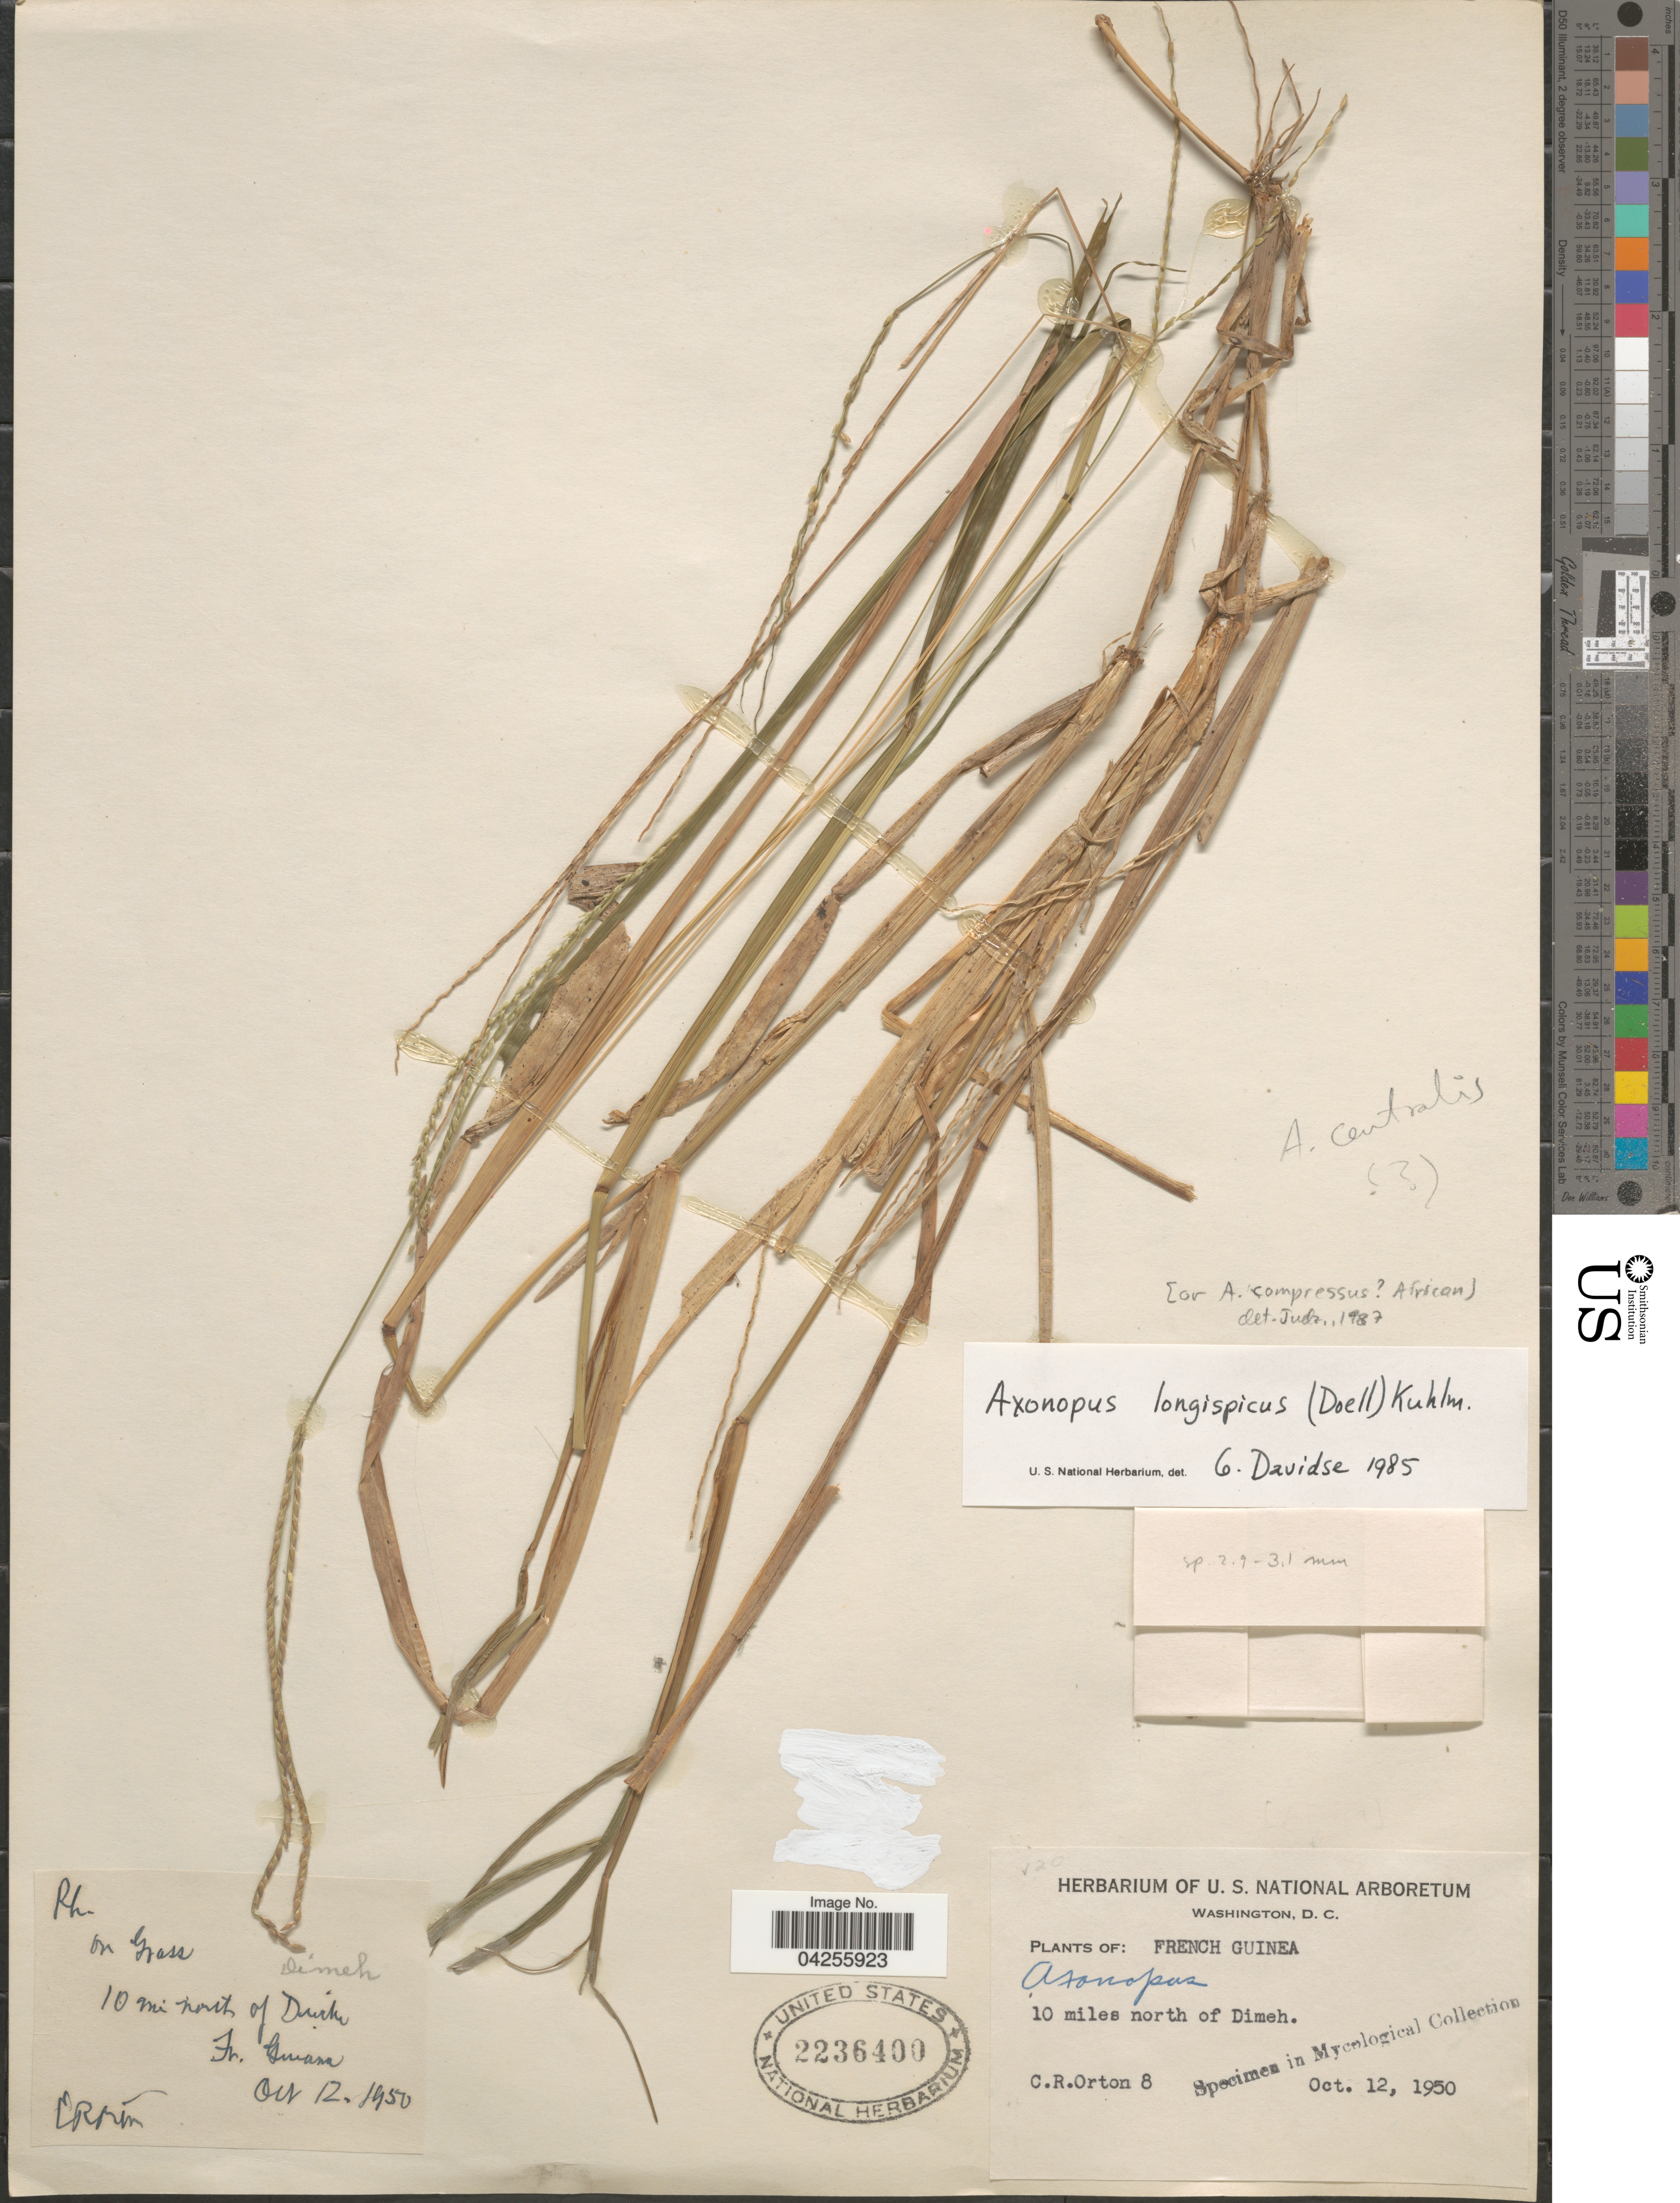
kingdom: Plantae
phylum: Tracheophyta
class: Liliopsida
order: Poales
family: Poaceae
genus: Axonopus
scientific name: Axonopus flexuosus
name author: (Peter) C. E. Hubb.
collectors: C. Orton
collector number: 8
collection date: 1950-10-12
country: French Guiana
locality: French Guinea. 10 miles north of Dimeh.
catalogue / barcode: US 2236400